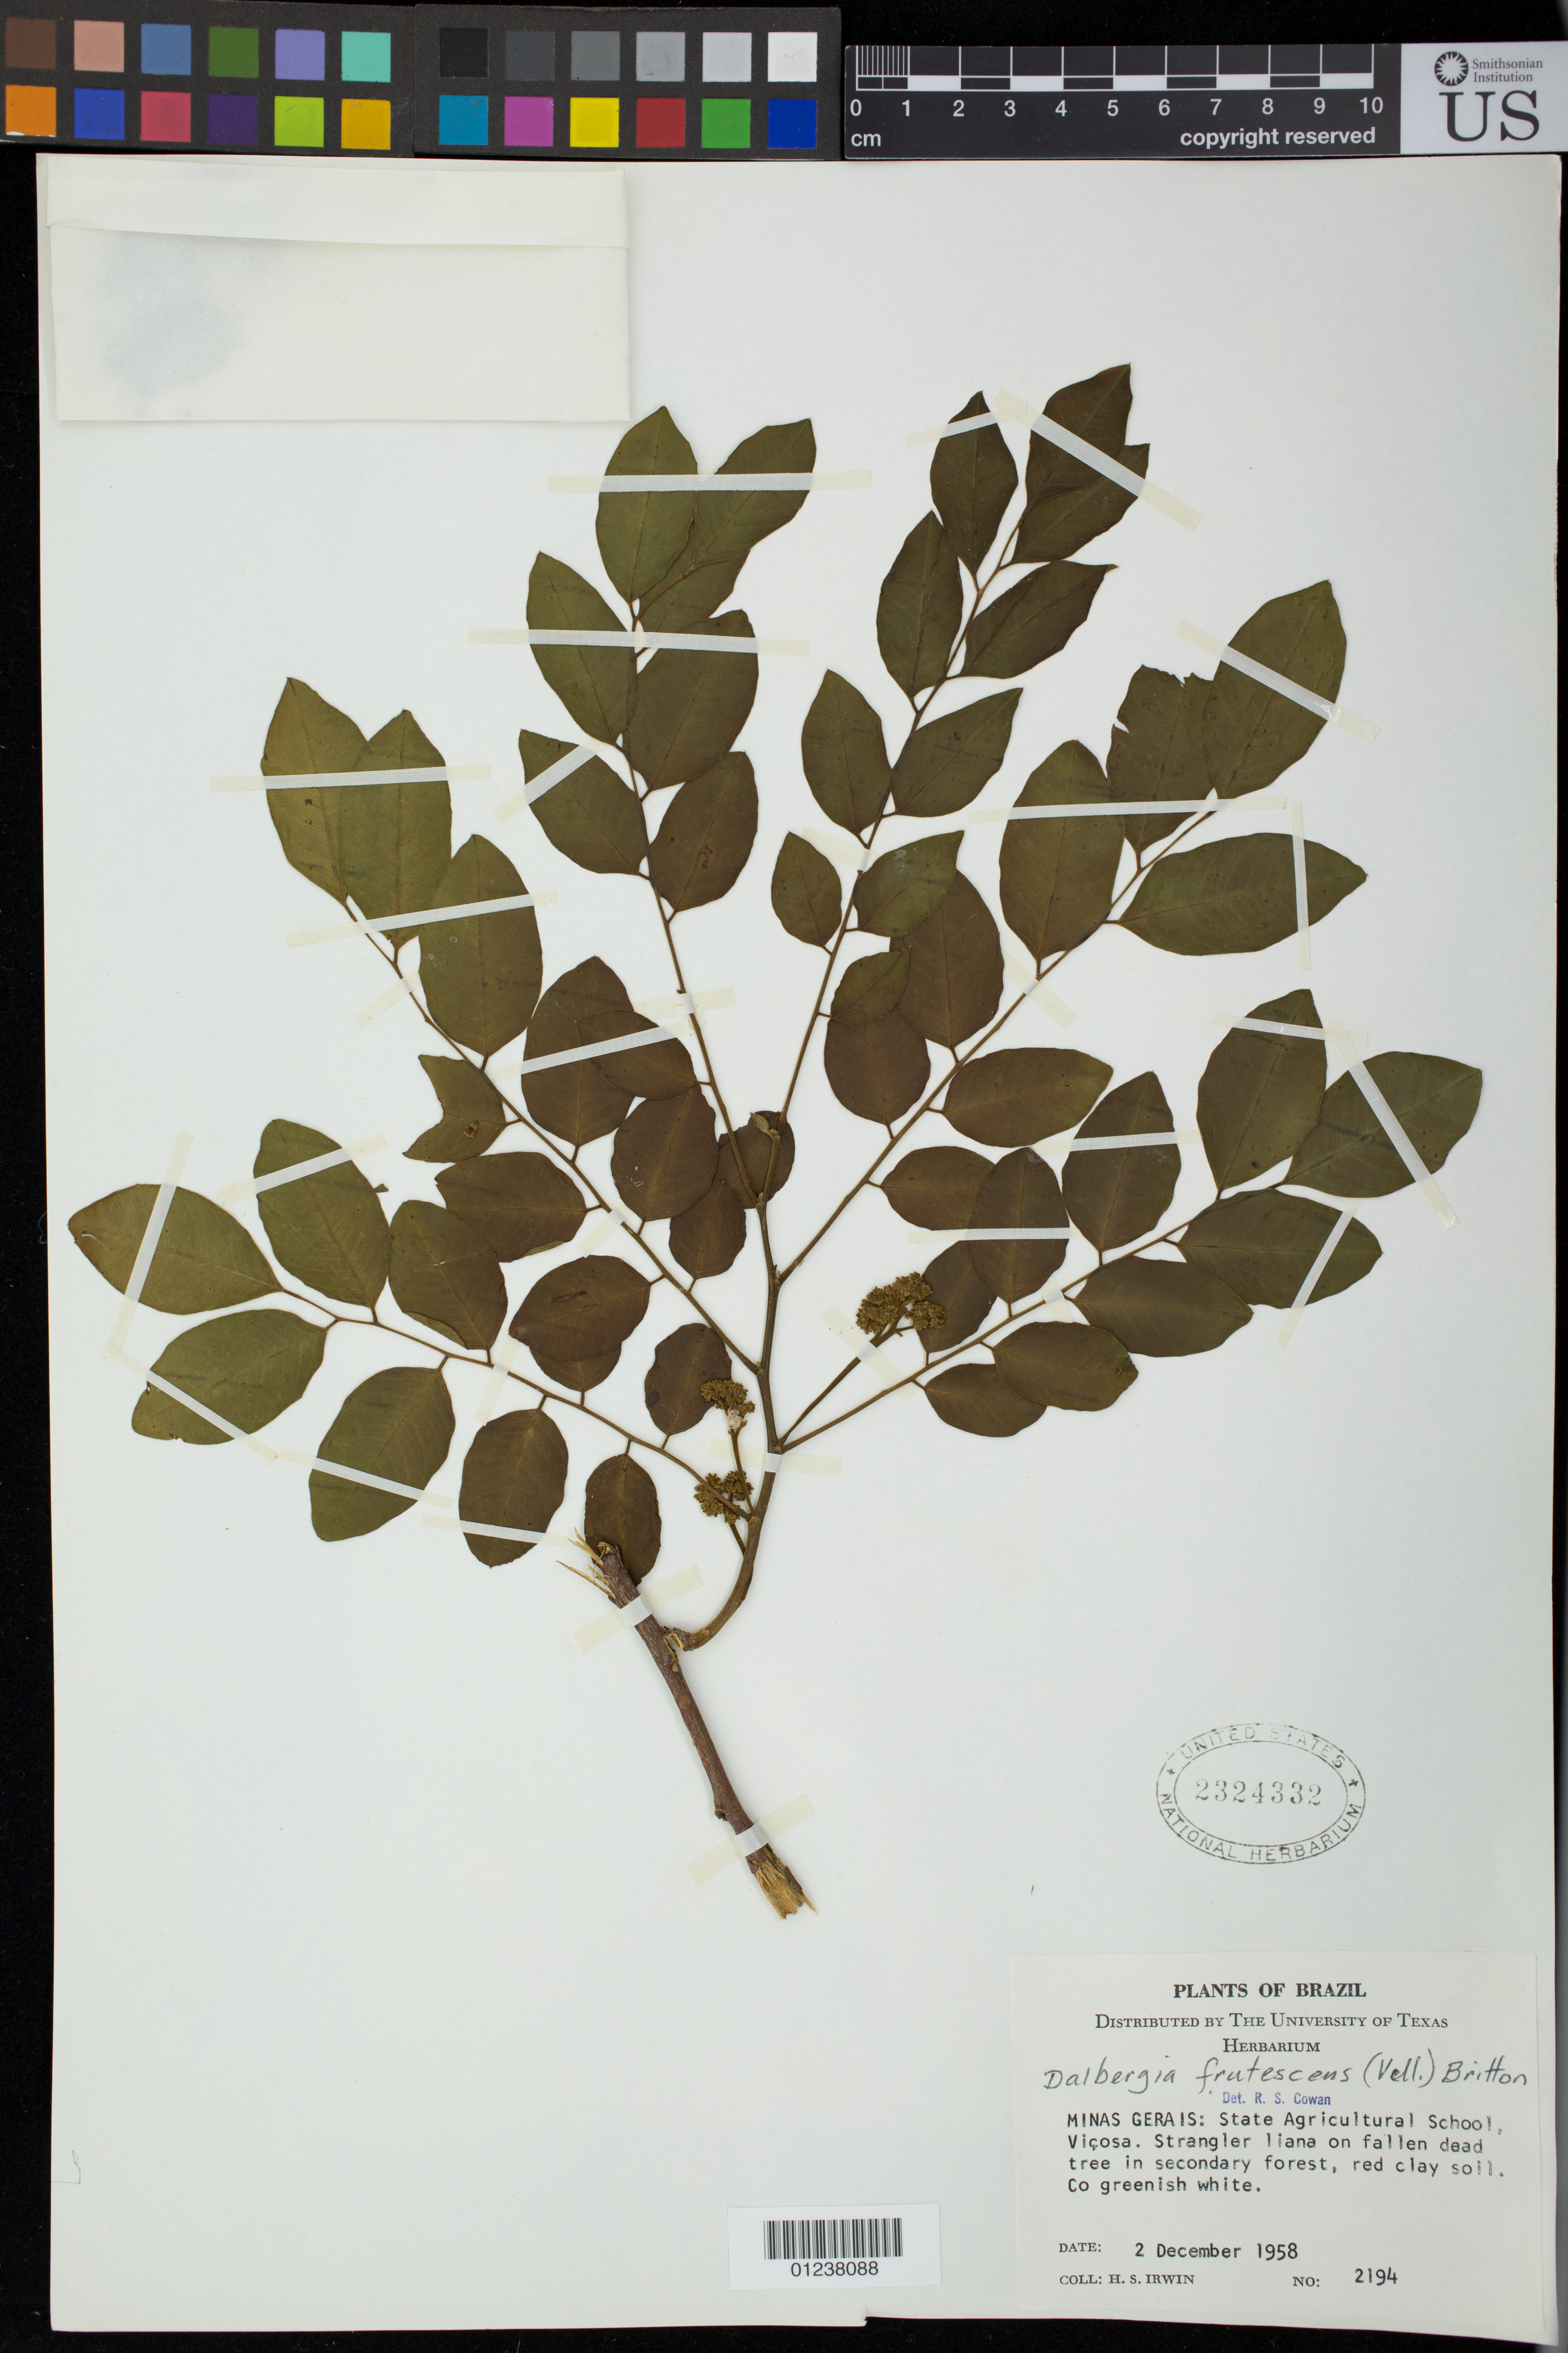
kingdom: Plantae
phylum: Tracheophyta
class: Magnoliopsida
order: Fabales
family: Fabaceae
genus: Dalbergia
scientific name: Dalbergia frutescens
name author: (Vell.) Britton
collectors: H. Irwin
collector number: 2194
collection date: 1958-12-02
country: Brazil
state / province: Minas Gerais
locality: State Agricultural School, Vicosa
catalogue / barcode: US 2324332